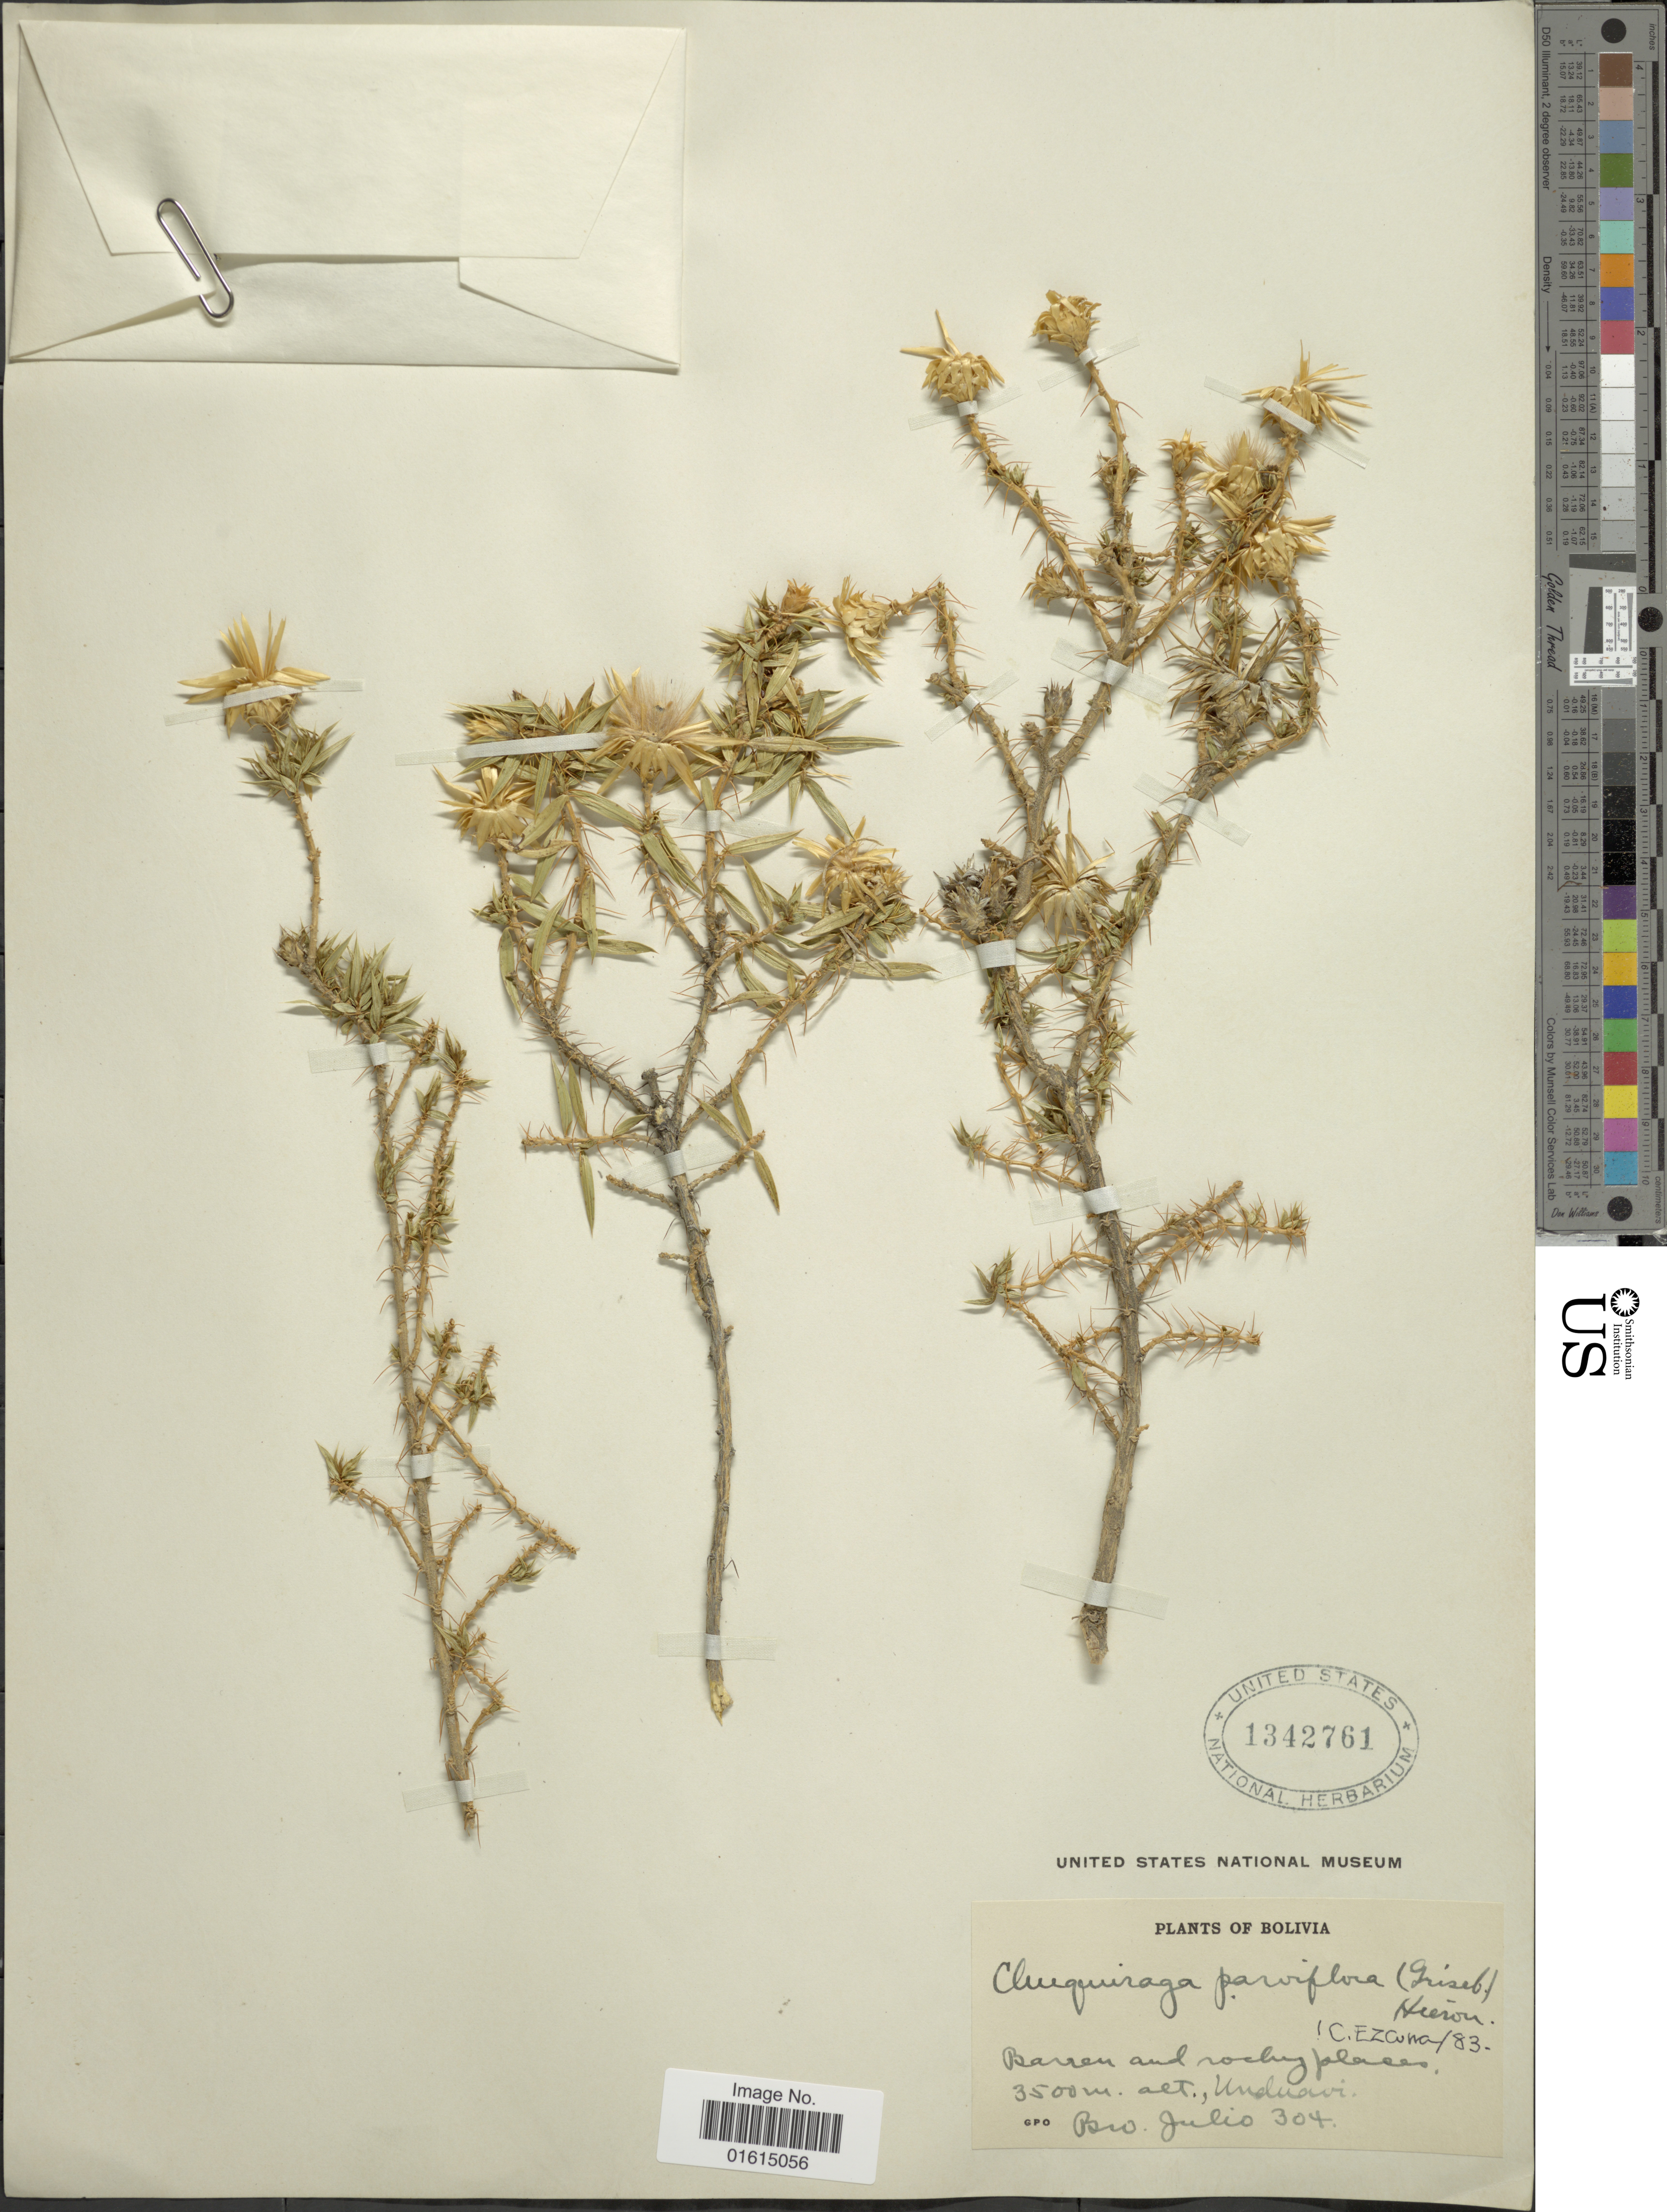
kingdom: Plantae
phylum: Tracheophyta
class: Magnoliopsida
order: Asterales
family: Asteraceae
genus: Chuquiraga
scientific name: Chuquiraga parviflora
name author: (Griseb.) Hieron.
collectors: Bro. Julio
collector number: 304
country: Bolivia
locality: Barren and rocky places, Unduavi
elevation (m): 3500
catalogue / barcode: US 1342761